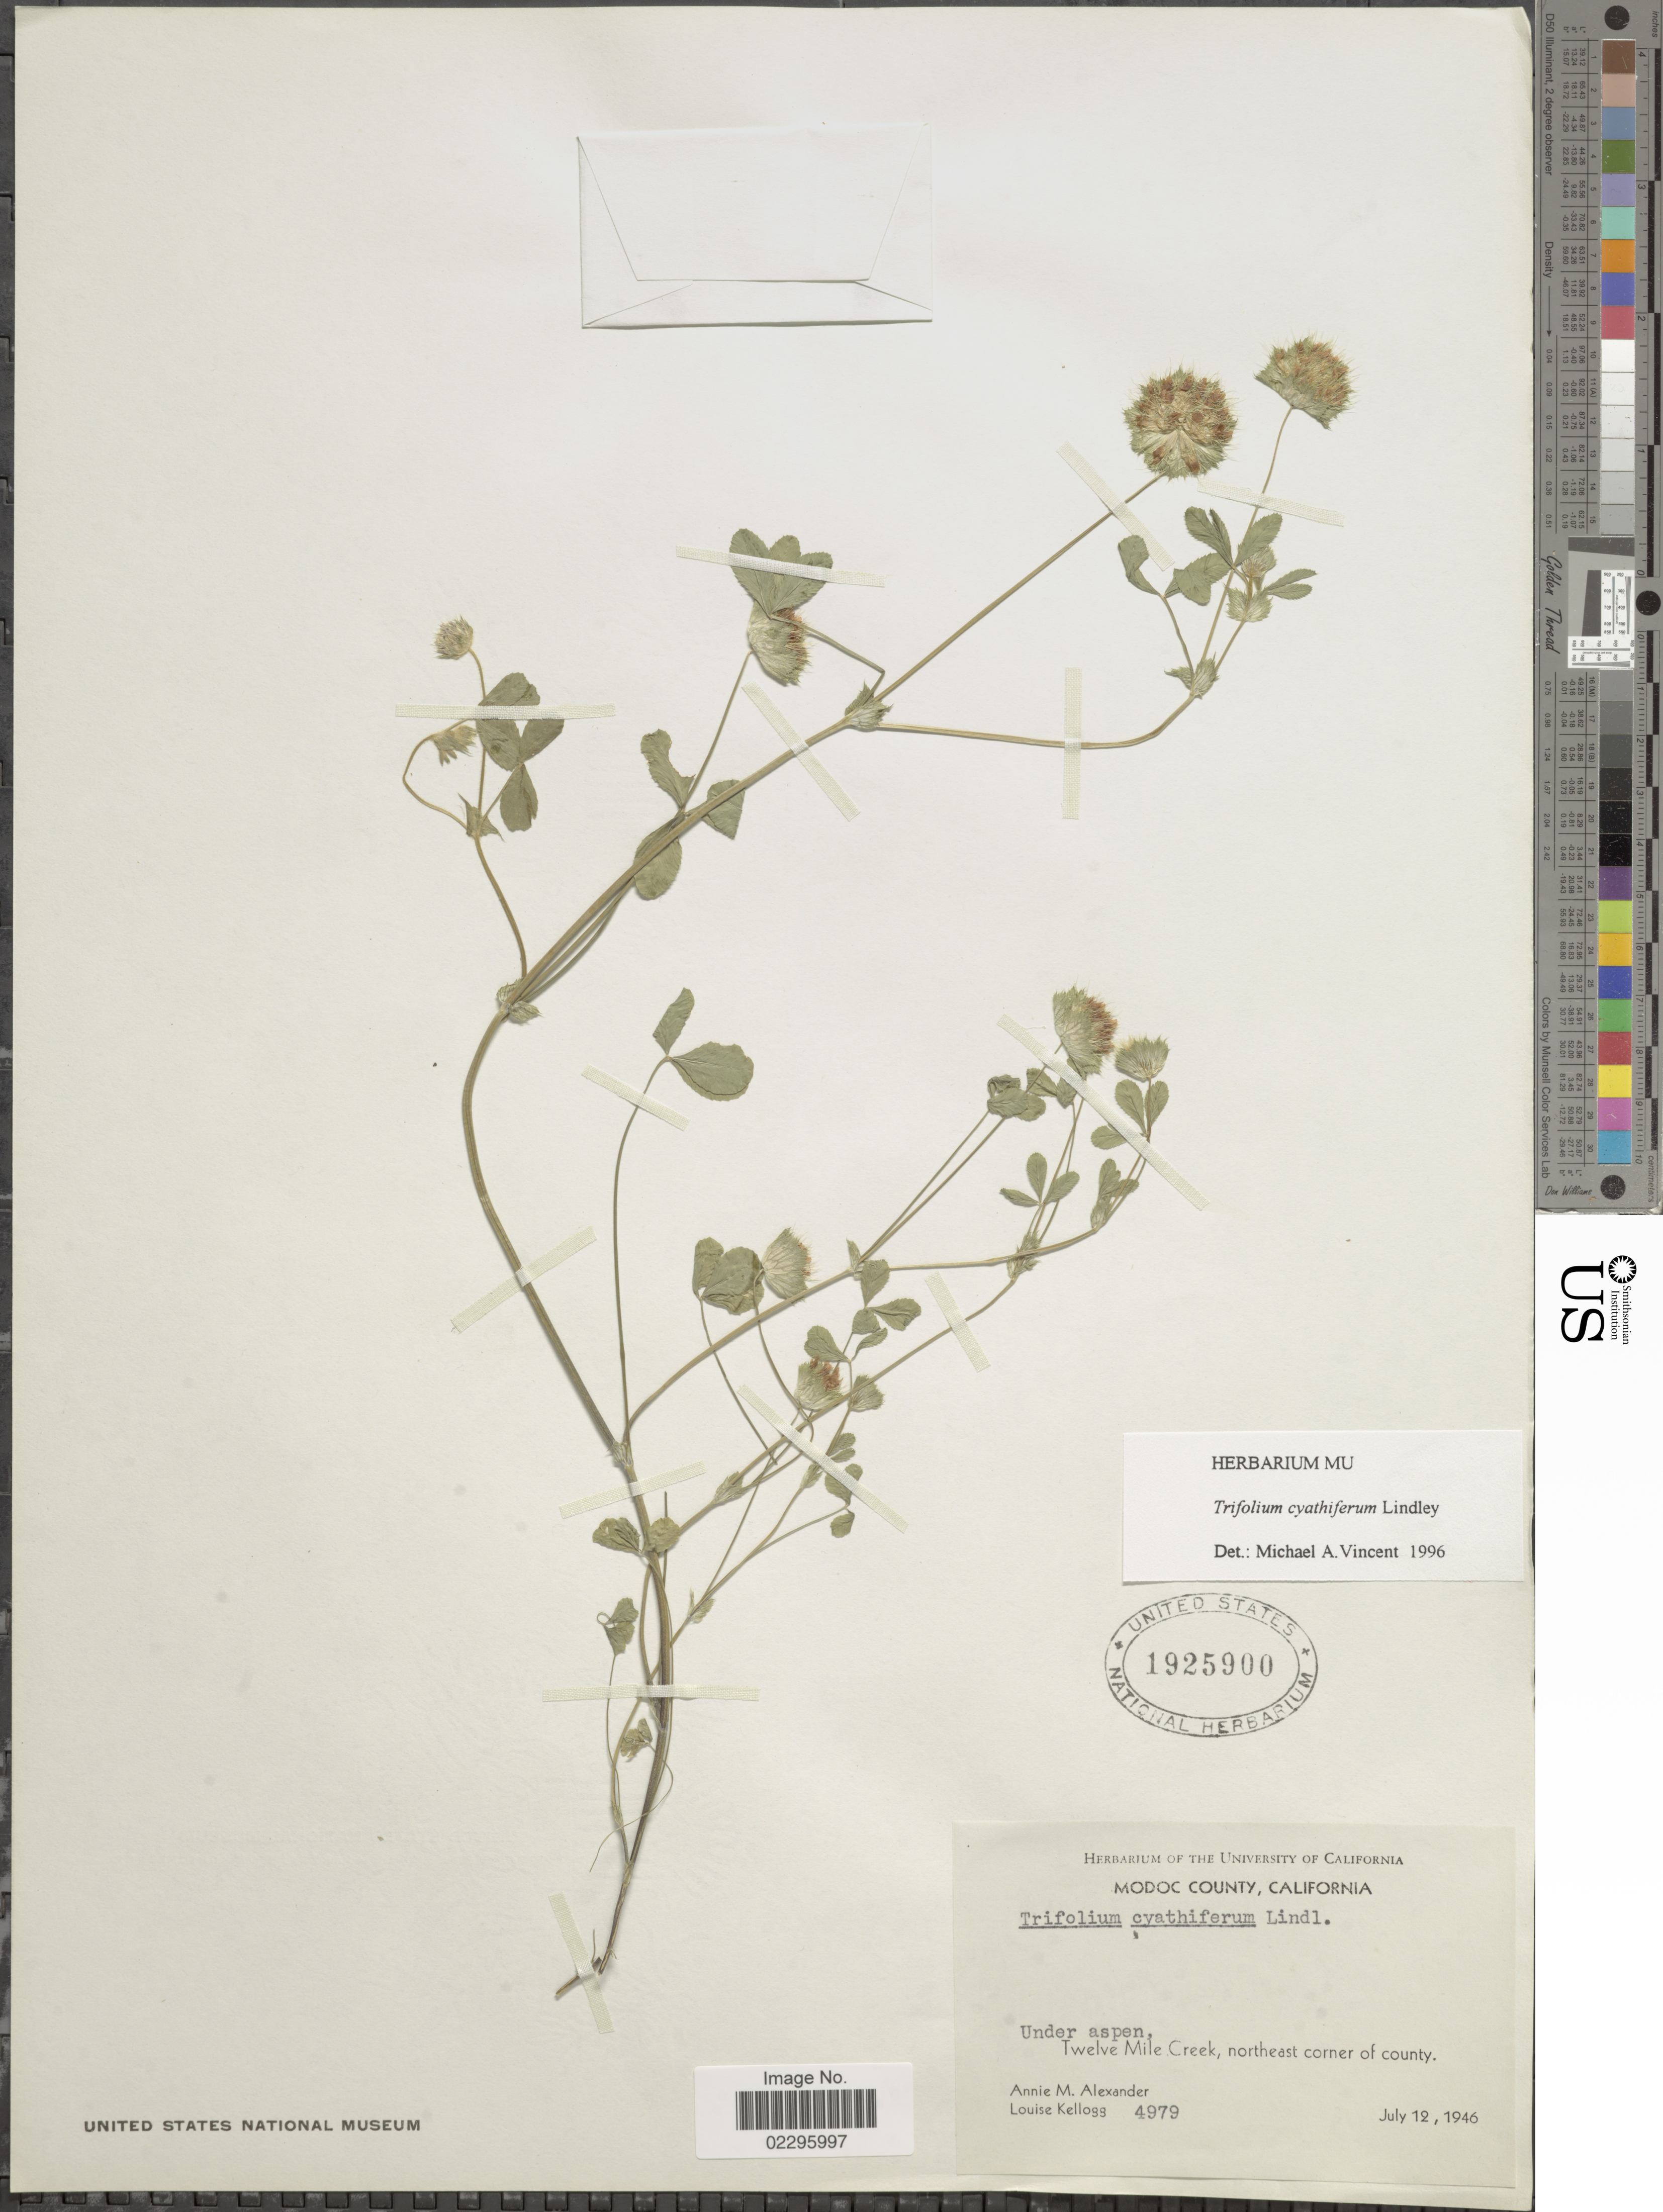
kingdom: Plantae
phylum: Tracheophyta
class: Magnoliopsida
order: Fabales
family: Fabaceae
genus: Trifolium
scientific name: Trifolium cyathiferum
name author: Lindl.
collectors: A. M. Alexander & L. Kellogg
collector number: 4979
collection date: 1946-07-12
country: United States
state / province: California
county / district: Modoc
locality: Modoc County, under aspen, Twelve Mile Creek, northeast corner of county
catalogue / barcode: US 1925900